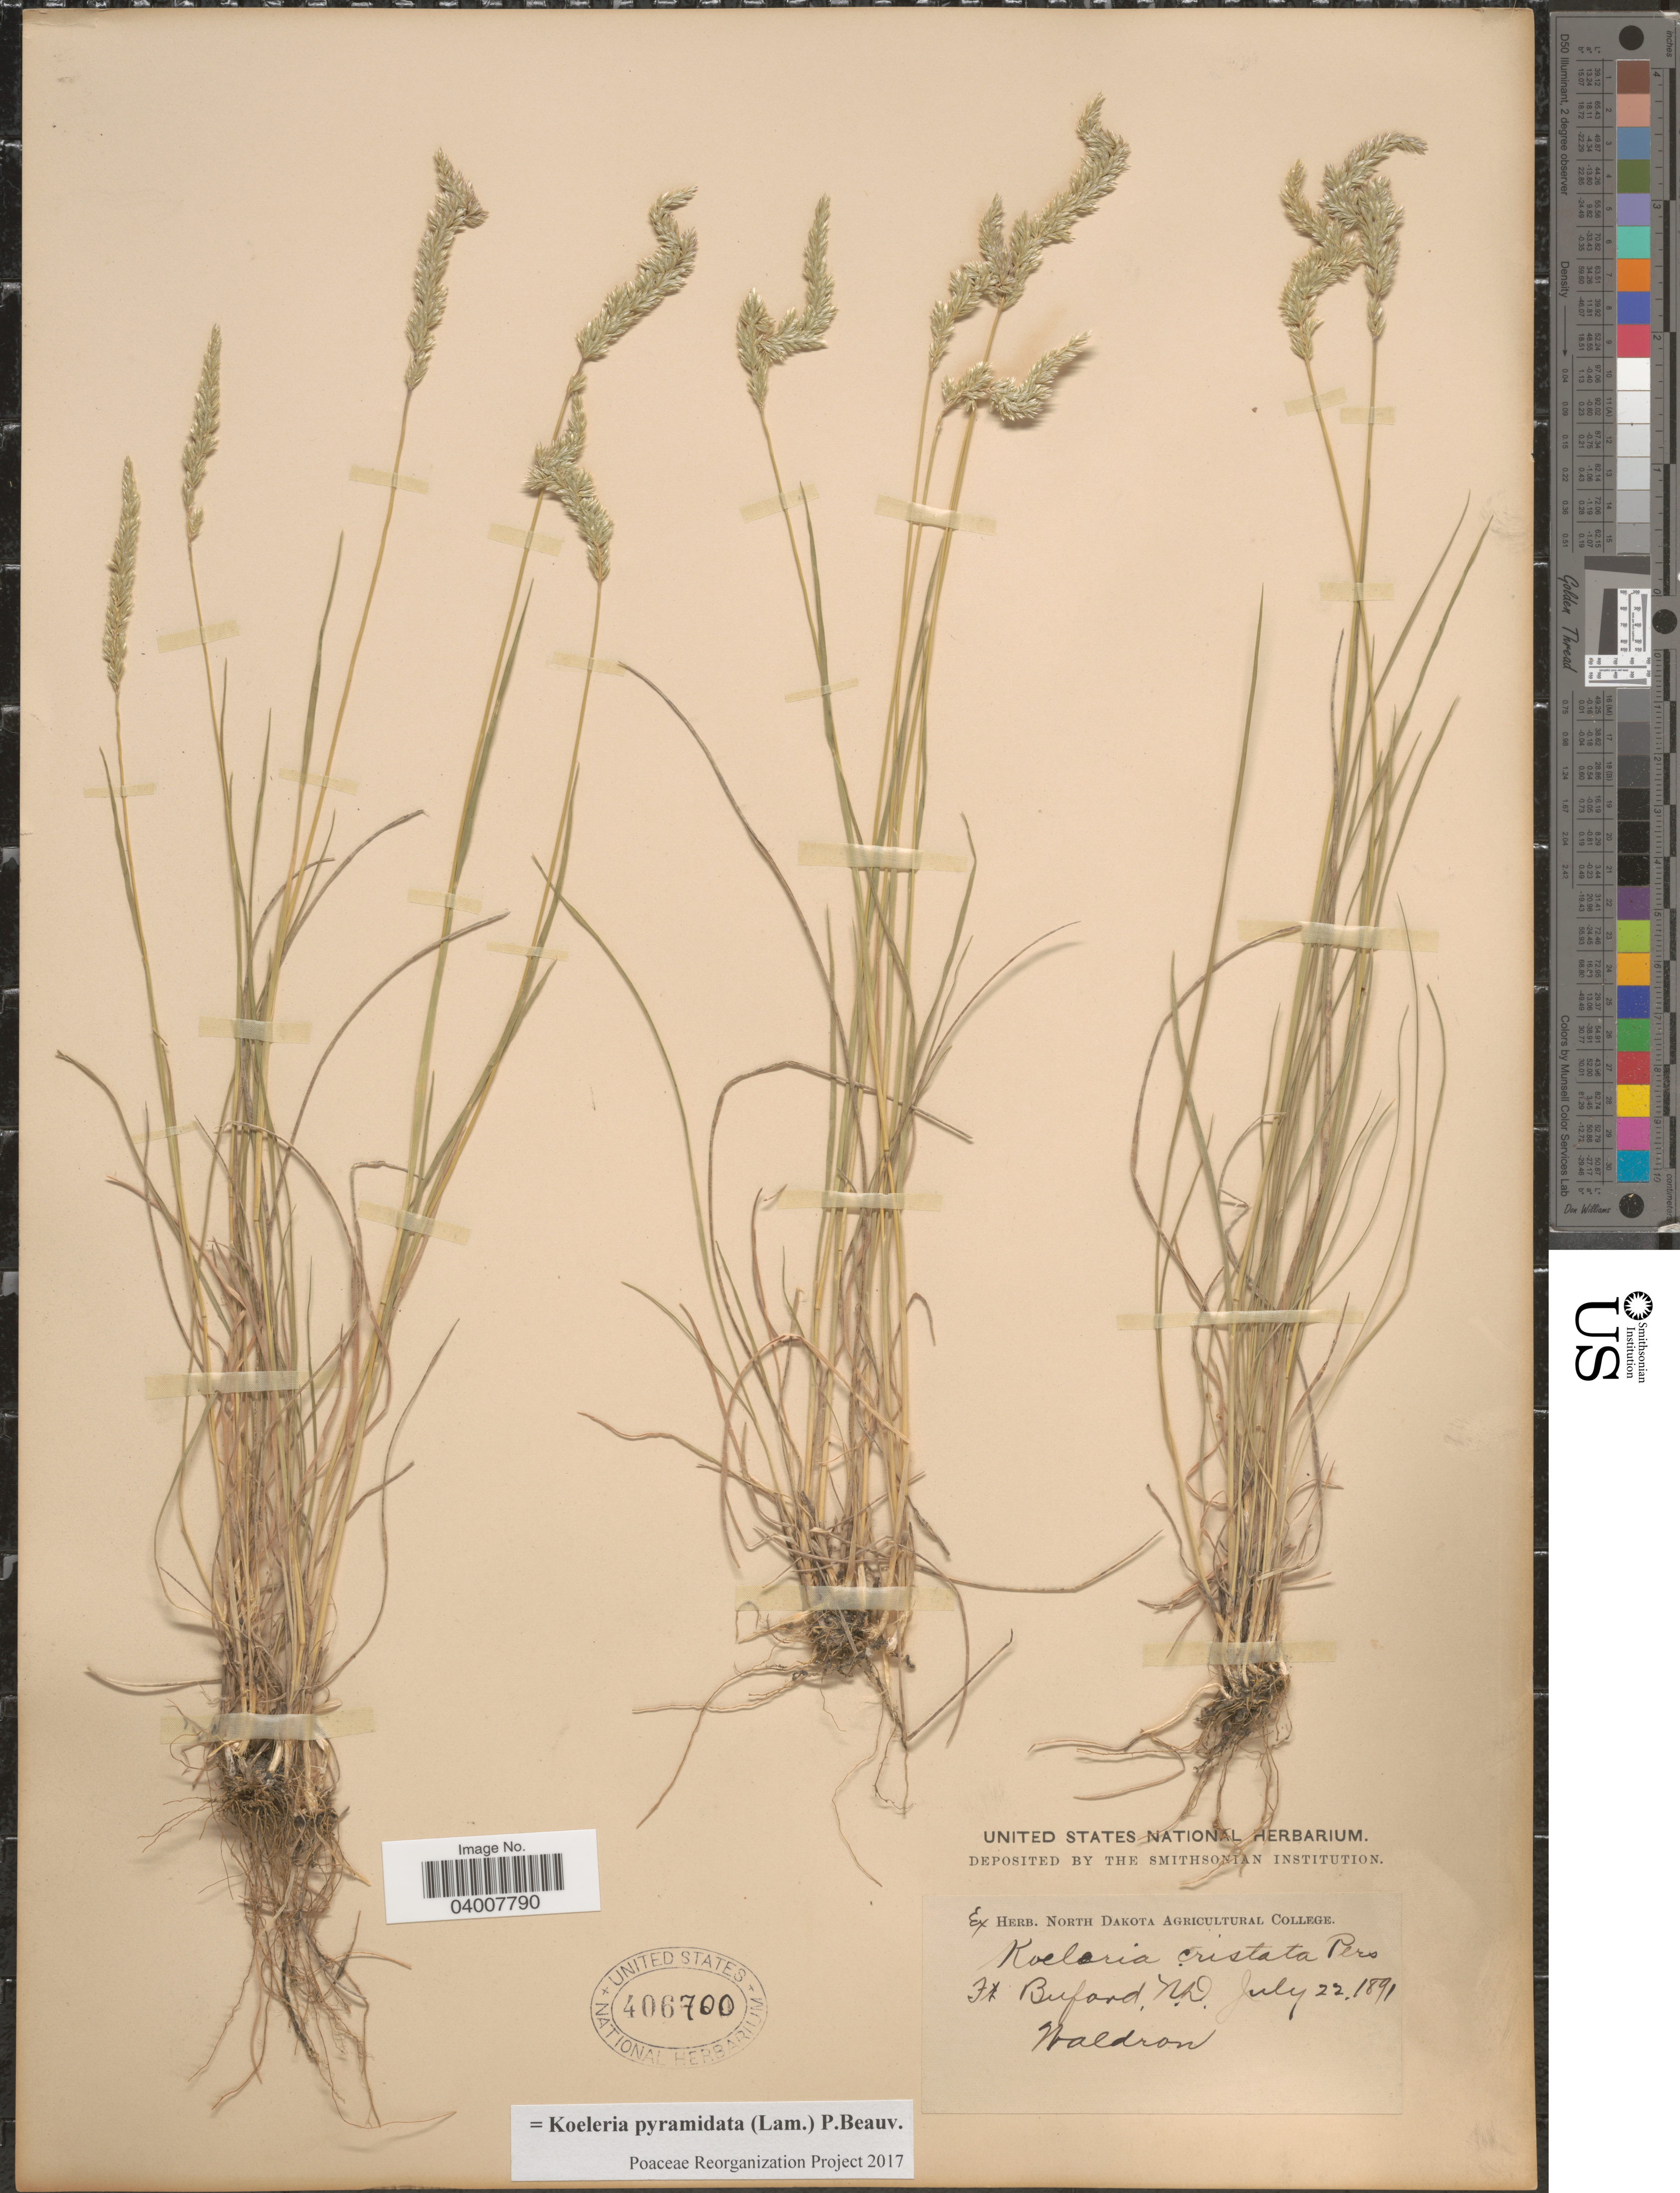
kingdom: Plantae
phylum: Tracheophyta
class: Liliopsida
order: Poales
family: Poaceae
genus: Koeleria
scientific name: Koeleria pyramidata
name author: (Lam.) P. Beauv.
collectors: Waldron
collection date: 1891-07-22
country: United States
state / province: North Dakota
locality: Ft. Buford.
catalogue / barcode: US 406700